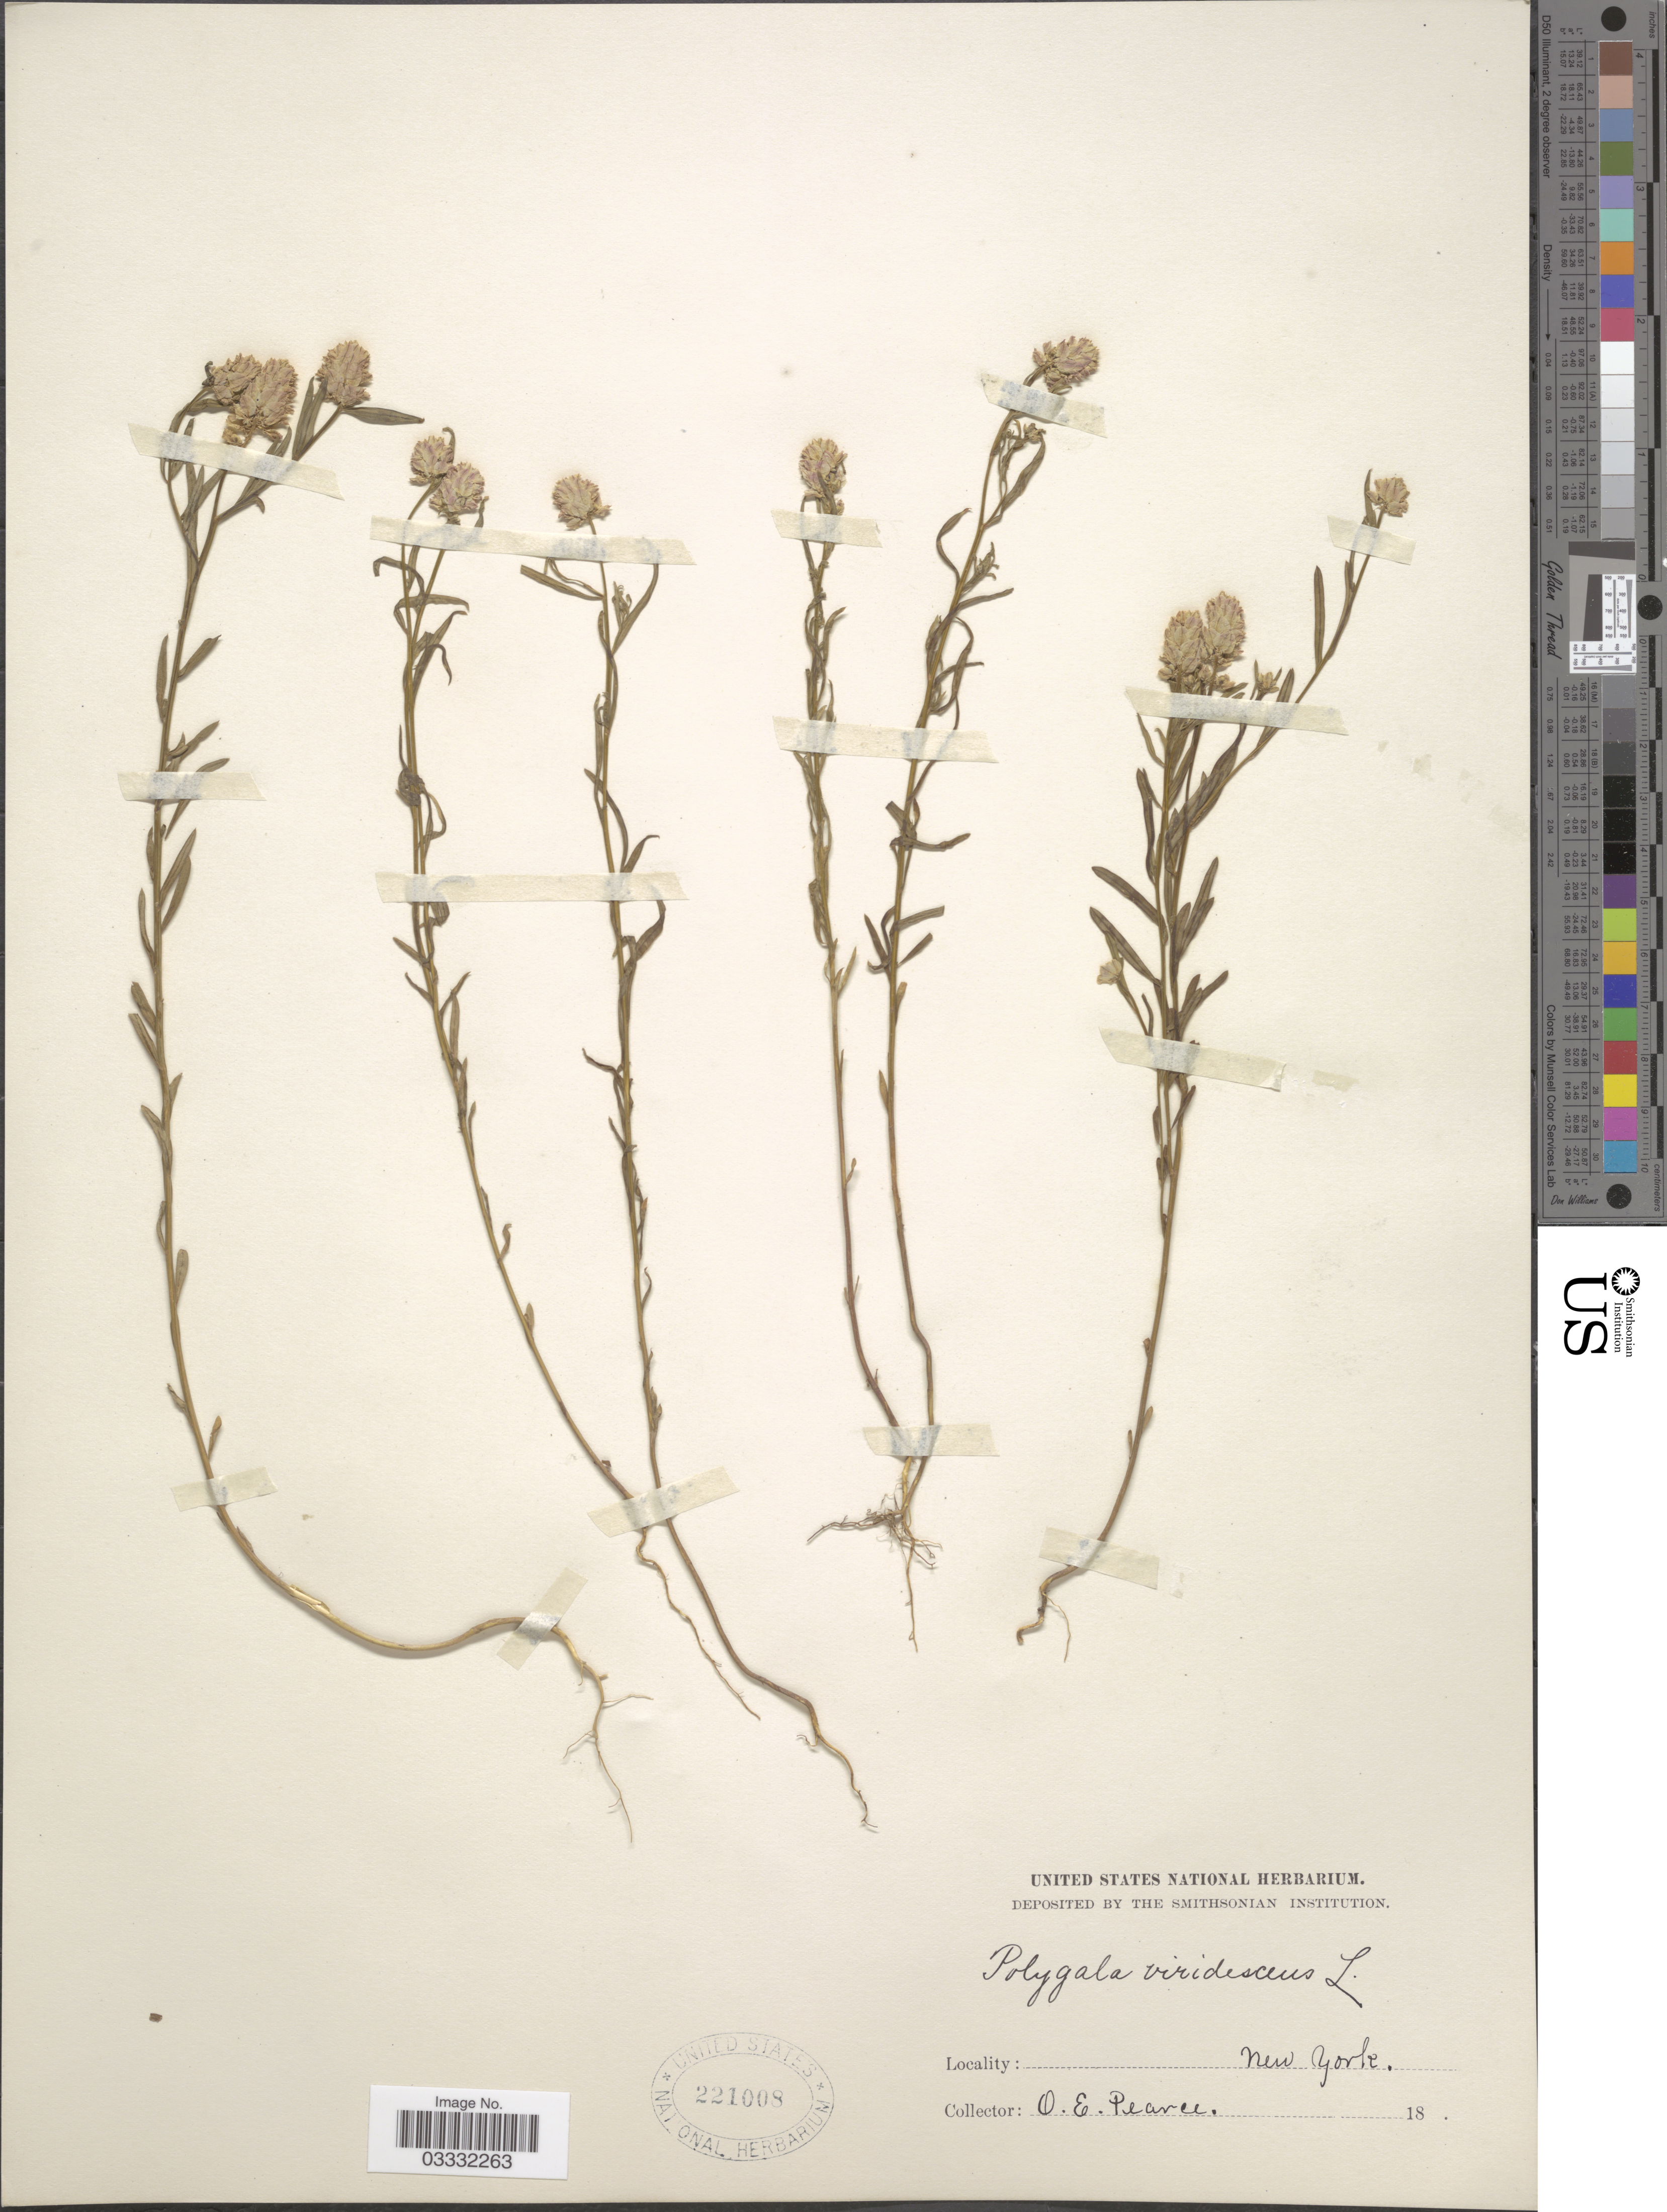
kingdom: Plantae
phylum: Tracheophyta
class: Magnoliopsida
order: Fabales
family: Polygalaceae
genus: Polygala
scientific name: Polygala sanguinea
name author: L.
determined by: Strong, Mark T., (BOT), Smithsonian Institution - National Museum of Natural History (UNITED STATES)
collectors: O. E. Pearce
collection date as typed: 18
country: United States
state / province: New York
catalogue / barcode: US 221008